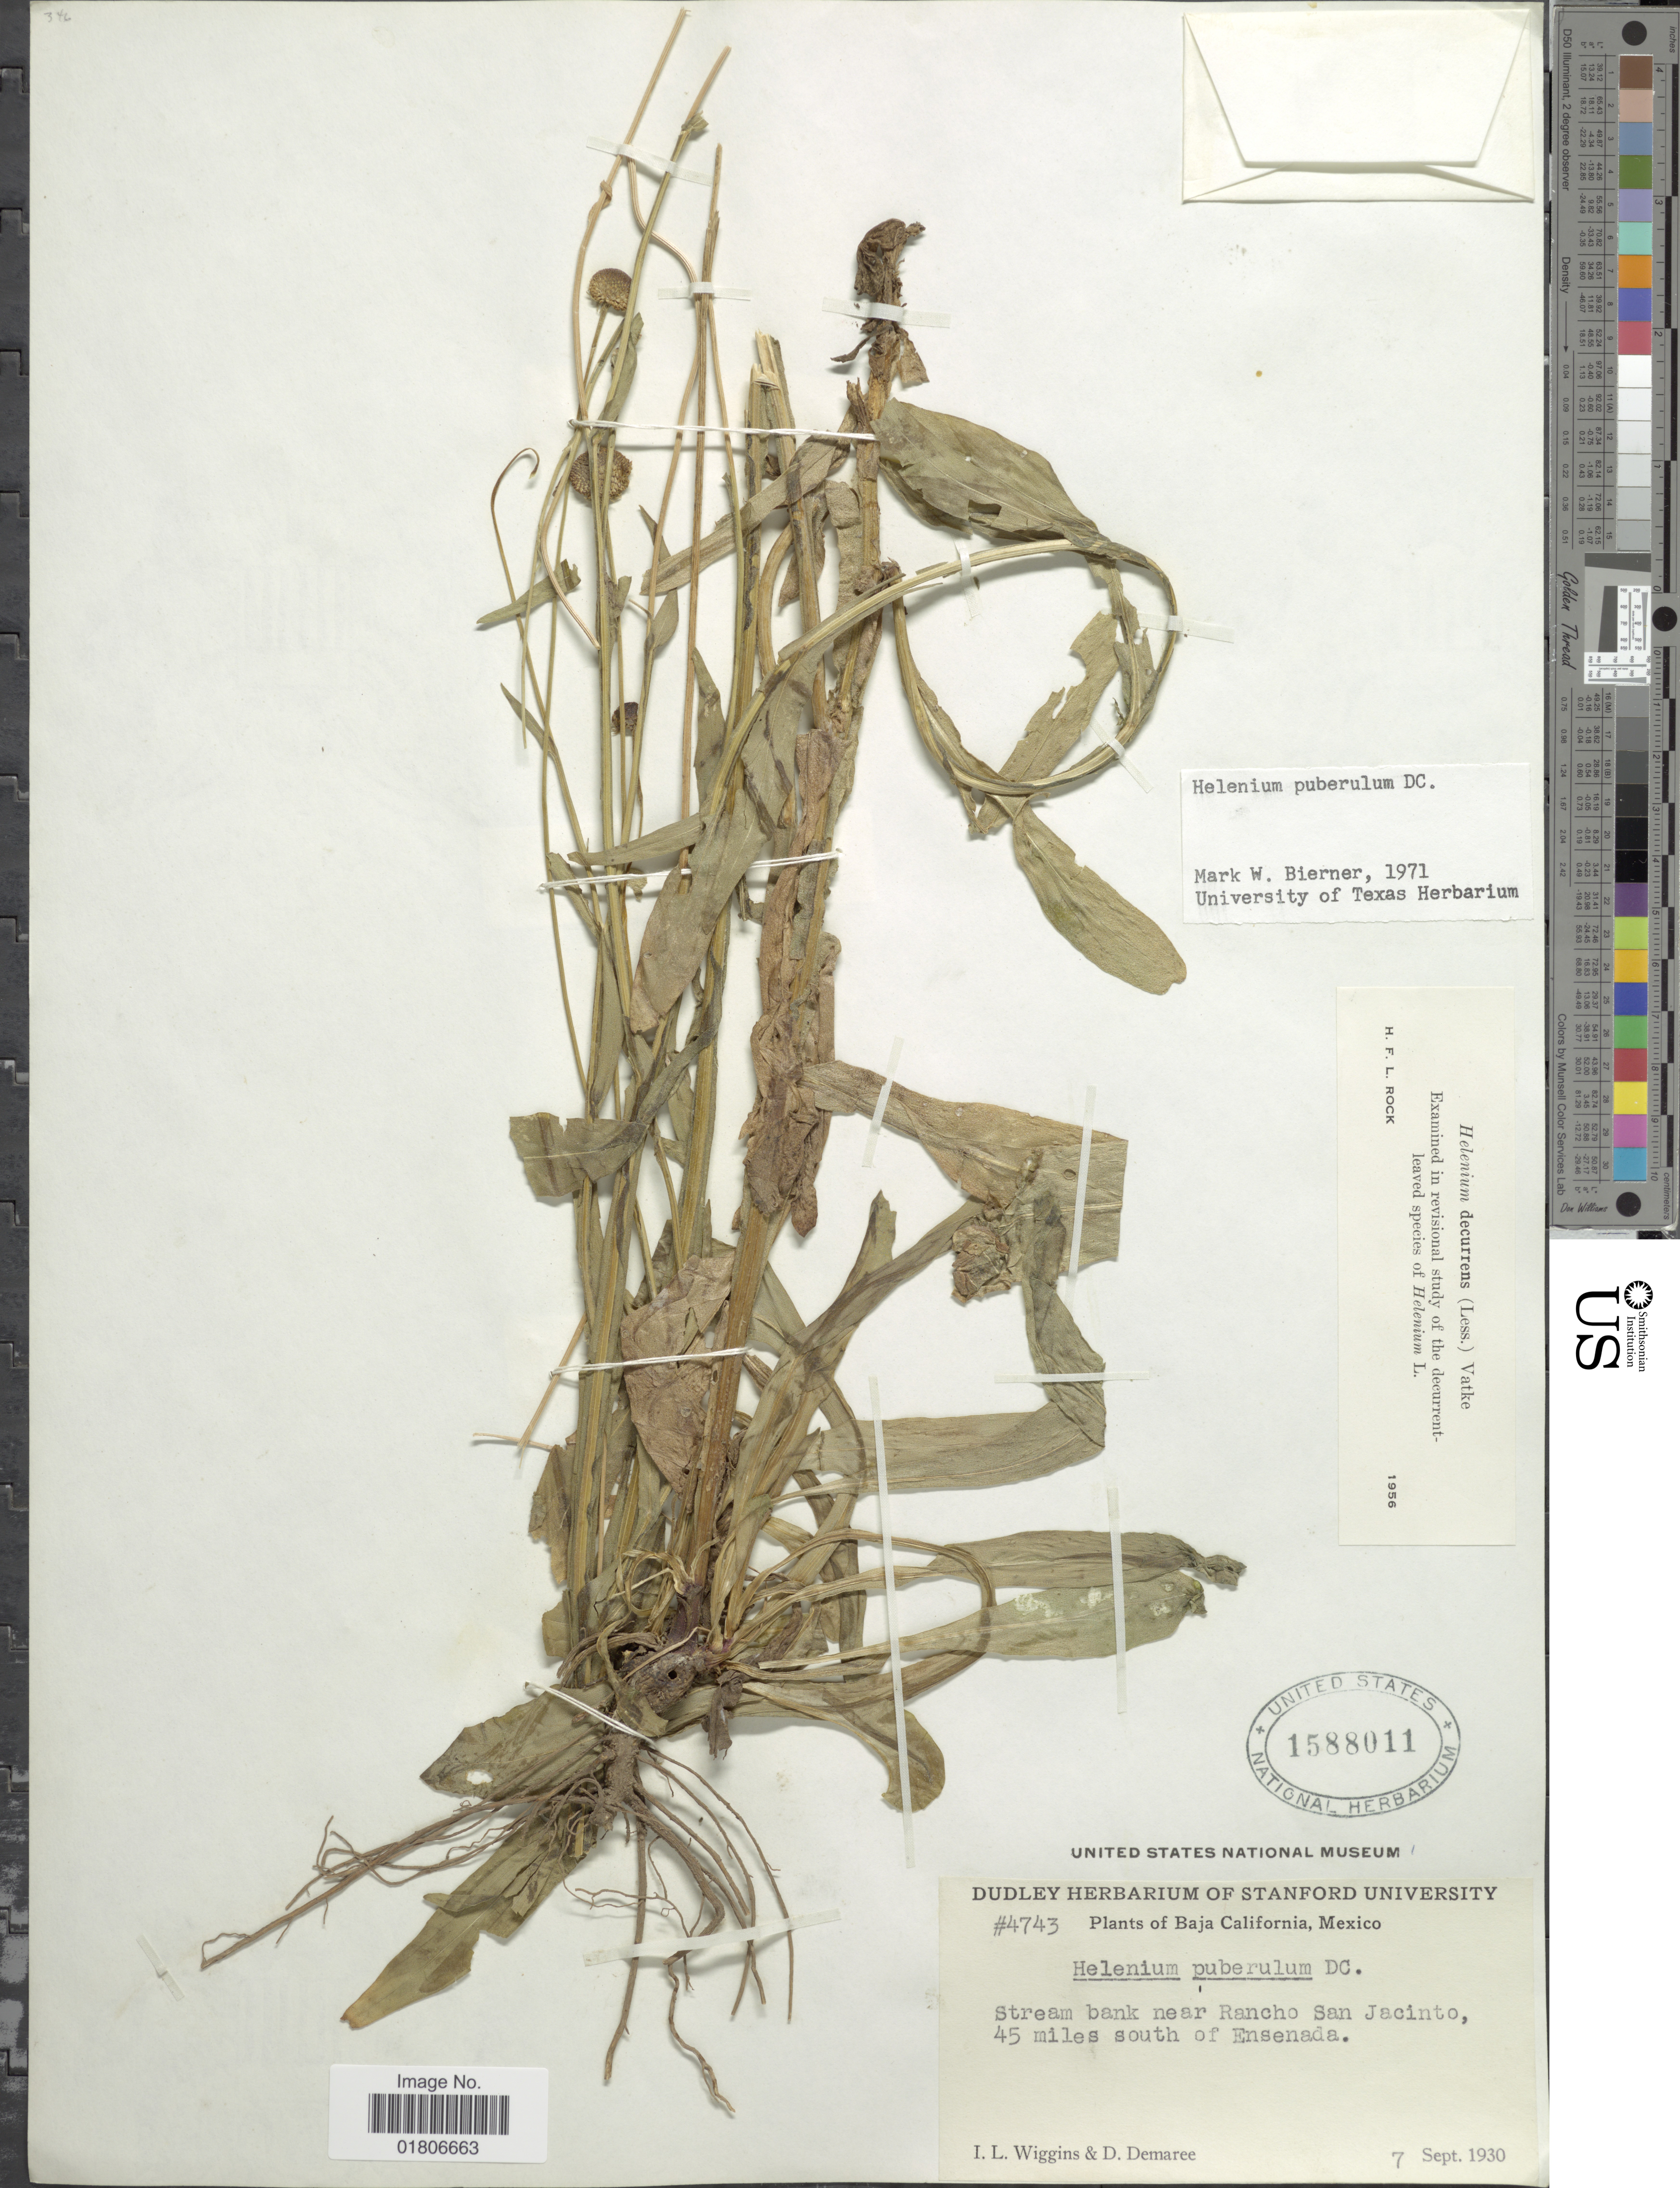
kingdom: Plantae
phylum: Tracheophyta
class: Magnoliopsida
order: Asterales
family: Asteraceae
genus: Helenium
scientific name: Helenium puberulum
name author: DC.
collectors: I. L. Wiggins & D. Demaree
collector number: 4743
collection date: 1930-09-07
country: Mexico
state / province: Baja California Sur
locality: Stream bank near Rancho San Jacinto, 45 miles south of Ensenada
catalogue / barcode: US 1588011